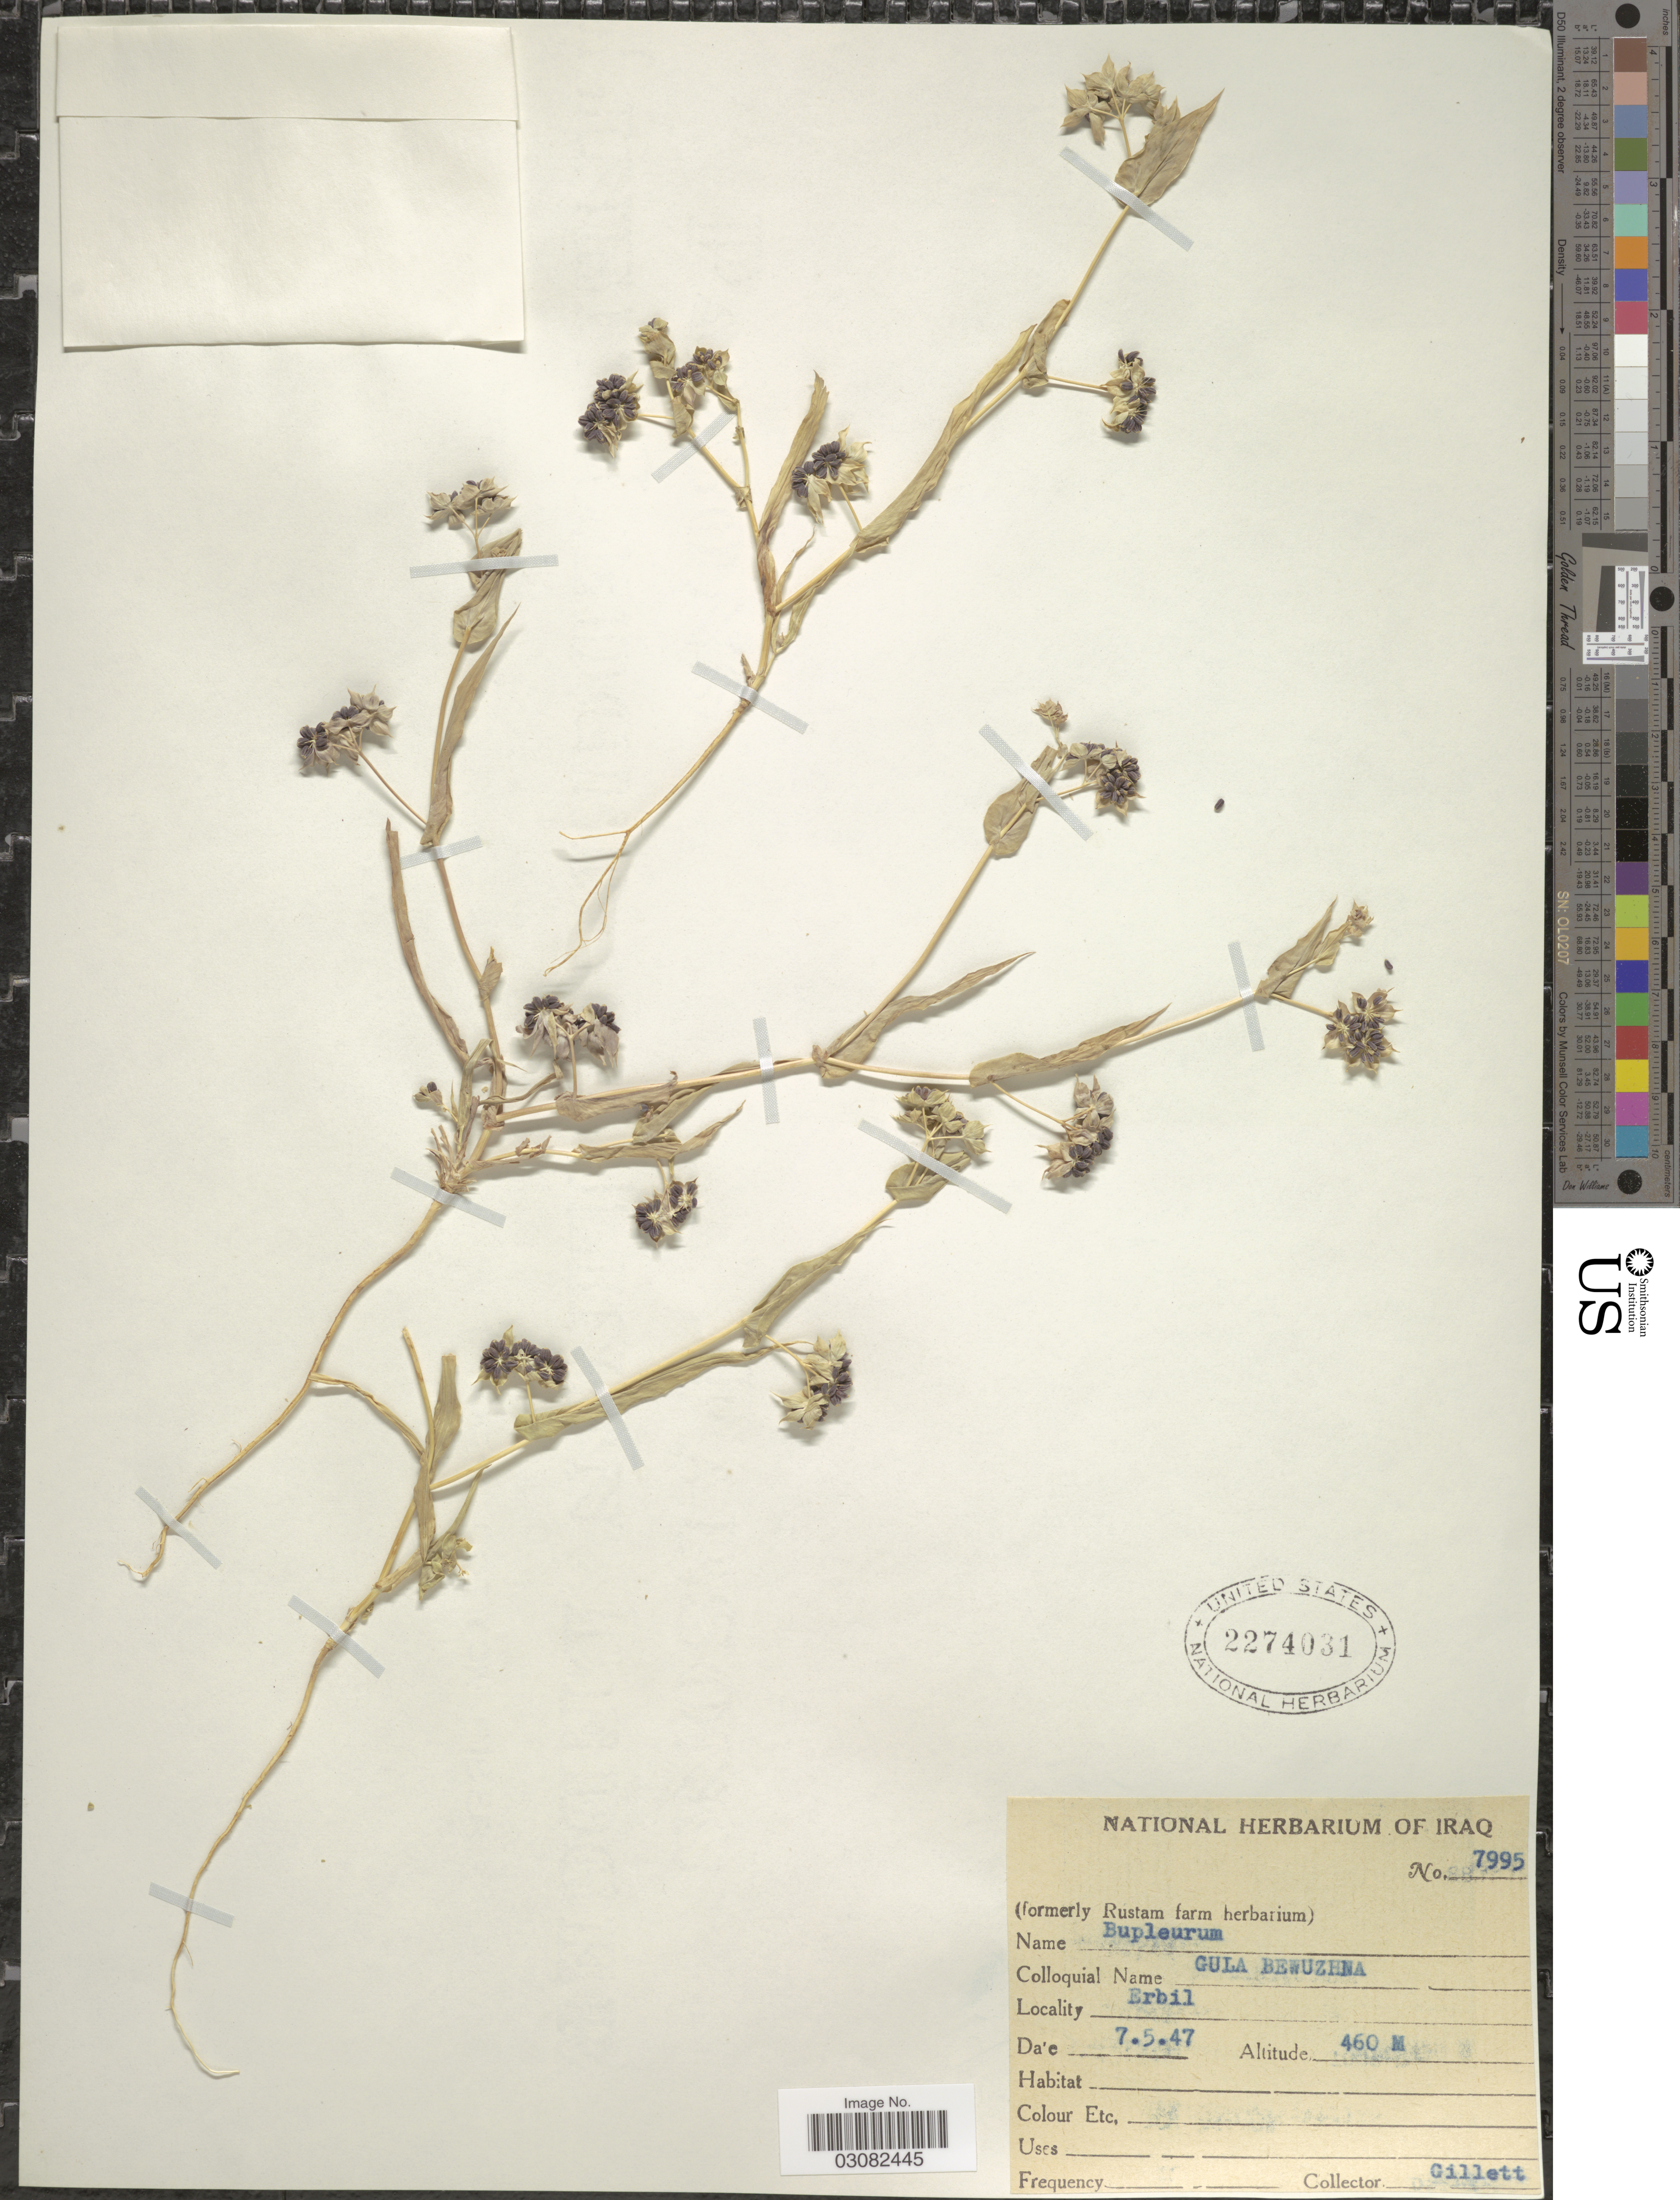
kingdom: Plantae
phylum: Tracheophyta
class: Magnoliopsida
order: Apiales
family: Apiaceae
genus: Bupleurum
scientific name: Bupleurum sp.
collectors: Gillett, --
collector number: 7995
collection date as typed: Transcribed d/m/y: 7/5/47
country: Iraq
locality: Erbil.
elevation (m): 460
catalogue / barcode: US 2274031